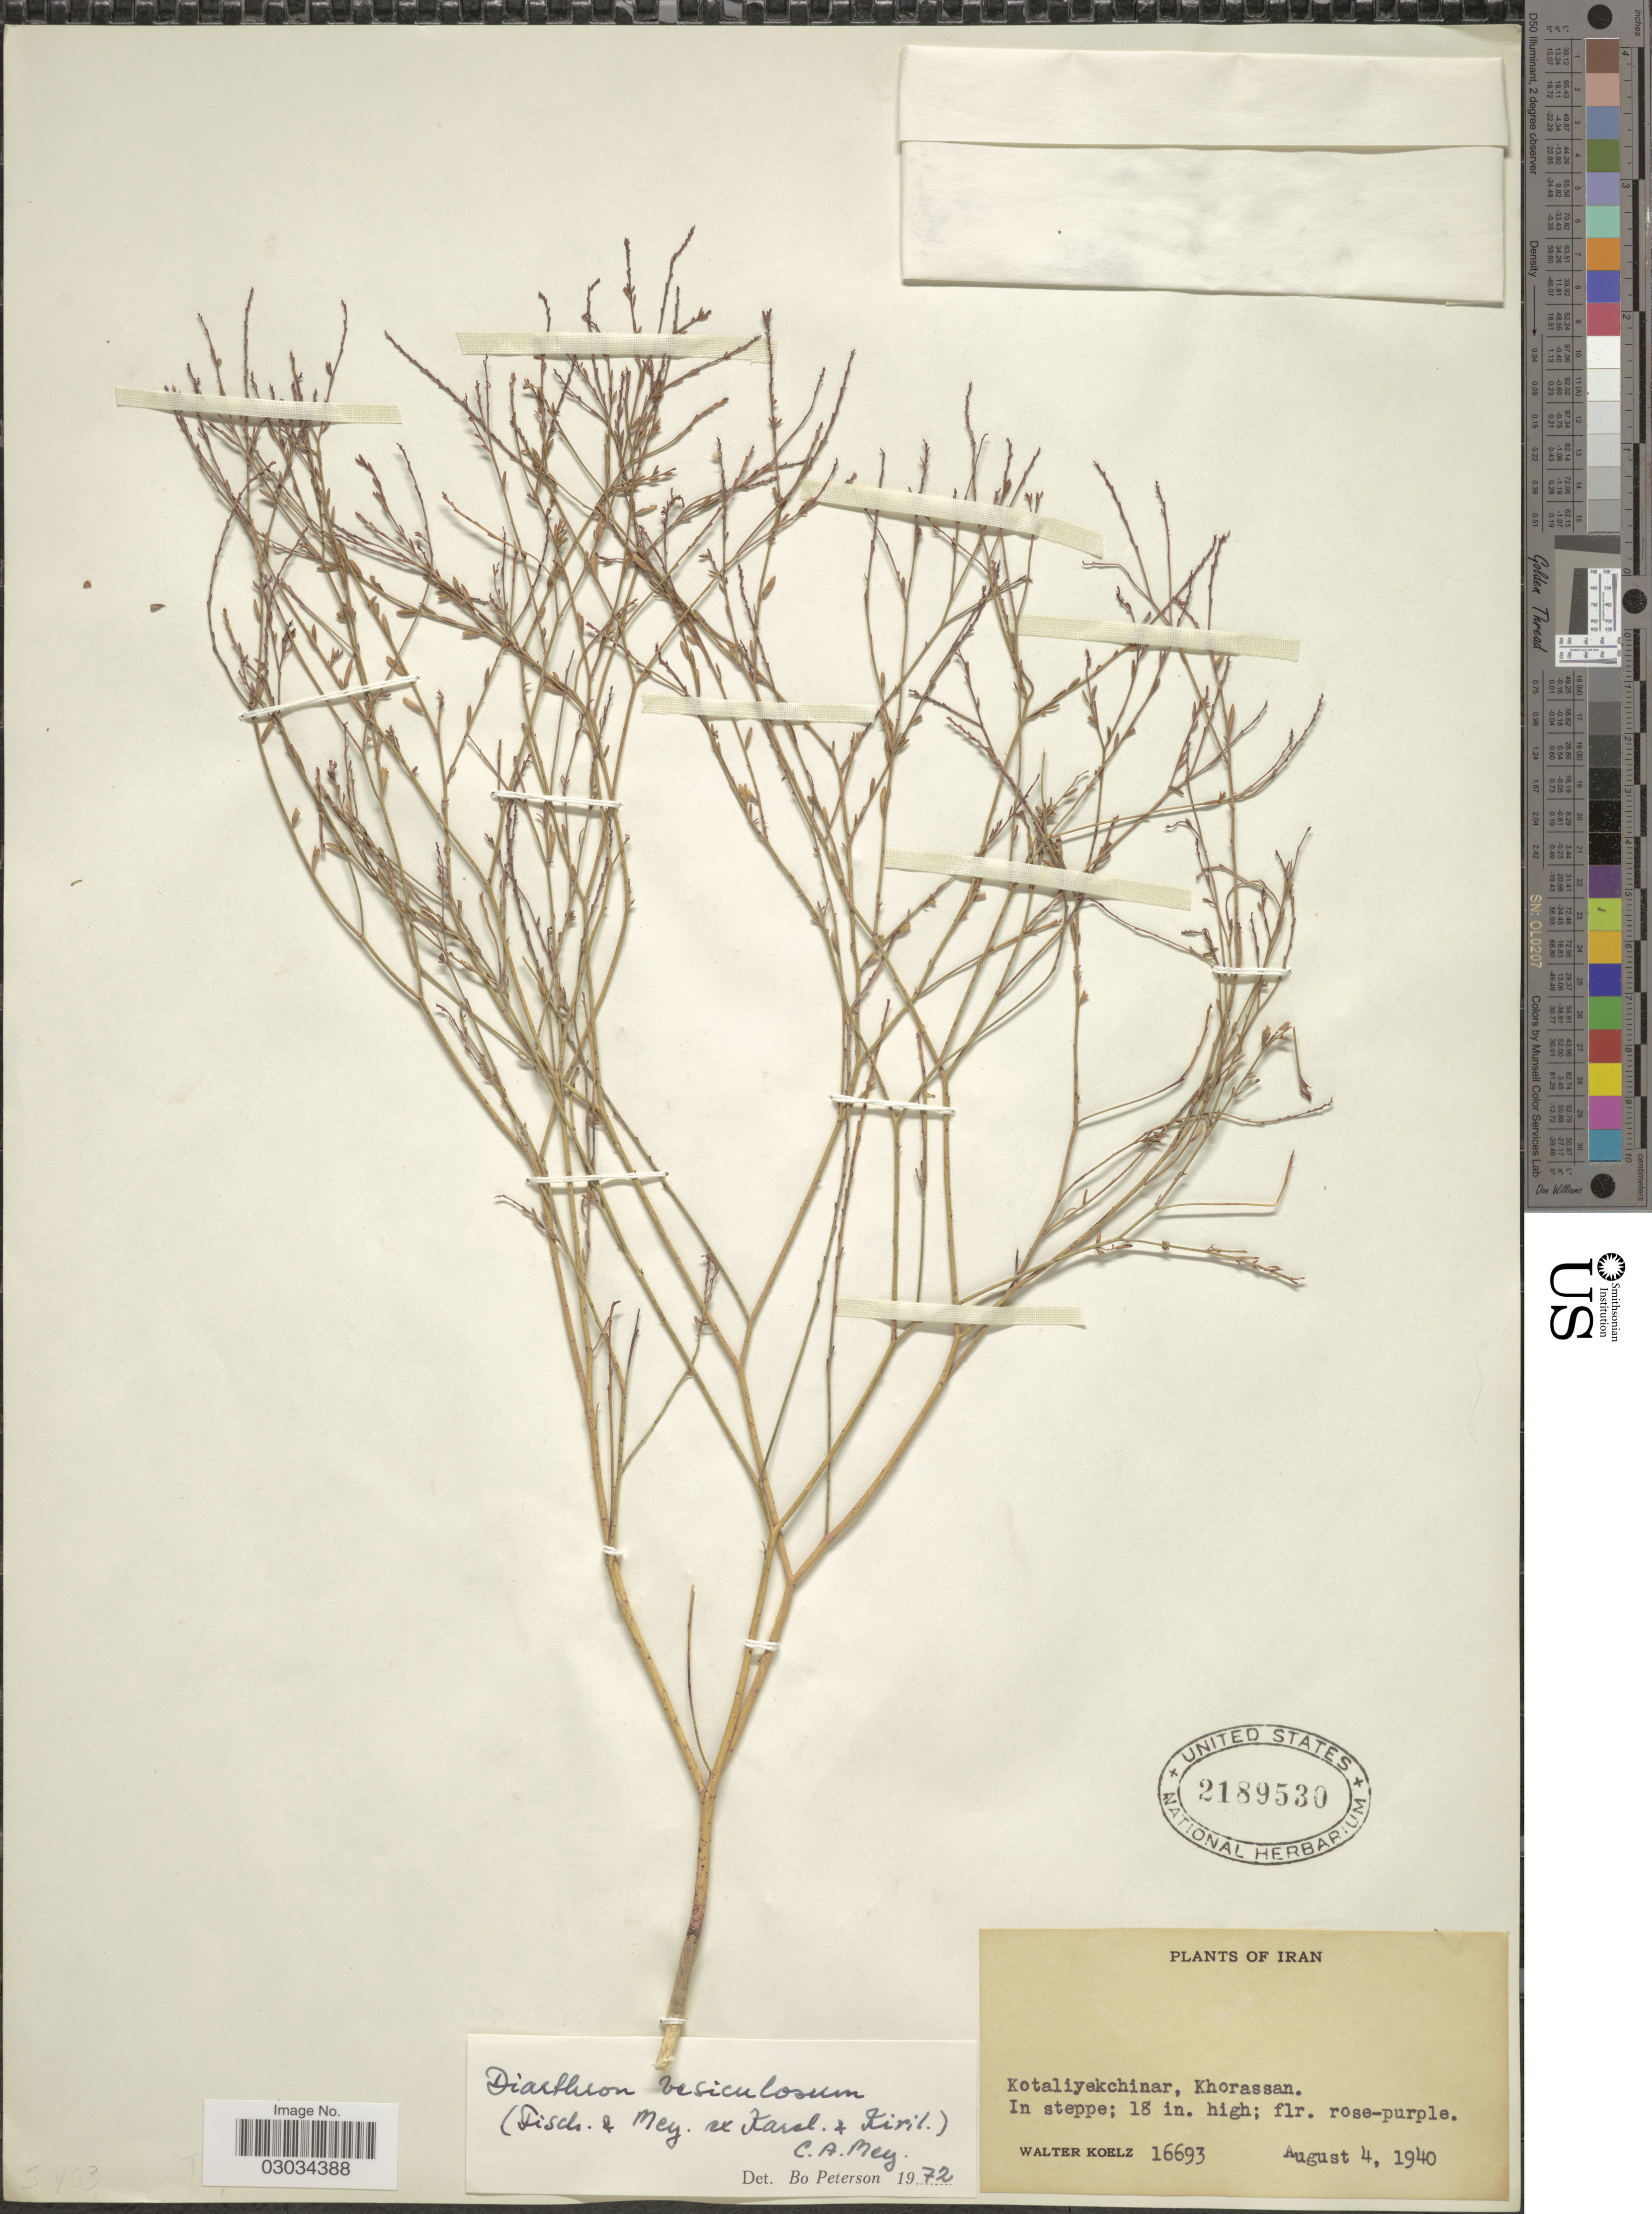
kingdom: Plantae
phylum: Tracheophyta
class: Magnoliopsida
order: Malvales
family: Thymelaeaceae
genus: Diarthron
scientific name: Diarthron vesiculosum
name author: (Fisch. & C.A. Mey. ex Kar. & Kir.) C.A. Mey.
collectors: W. N. Koelz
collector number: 16693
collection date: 1940-08-04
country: Iran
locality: Kotaliyekchinar, Khorassan.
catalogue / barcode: US 2189530